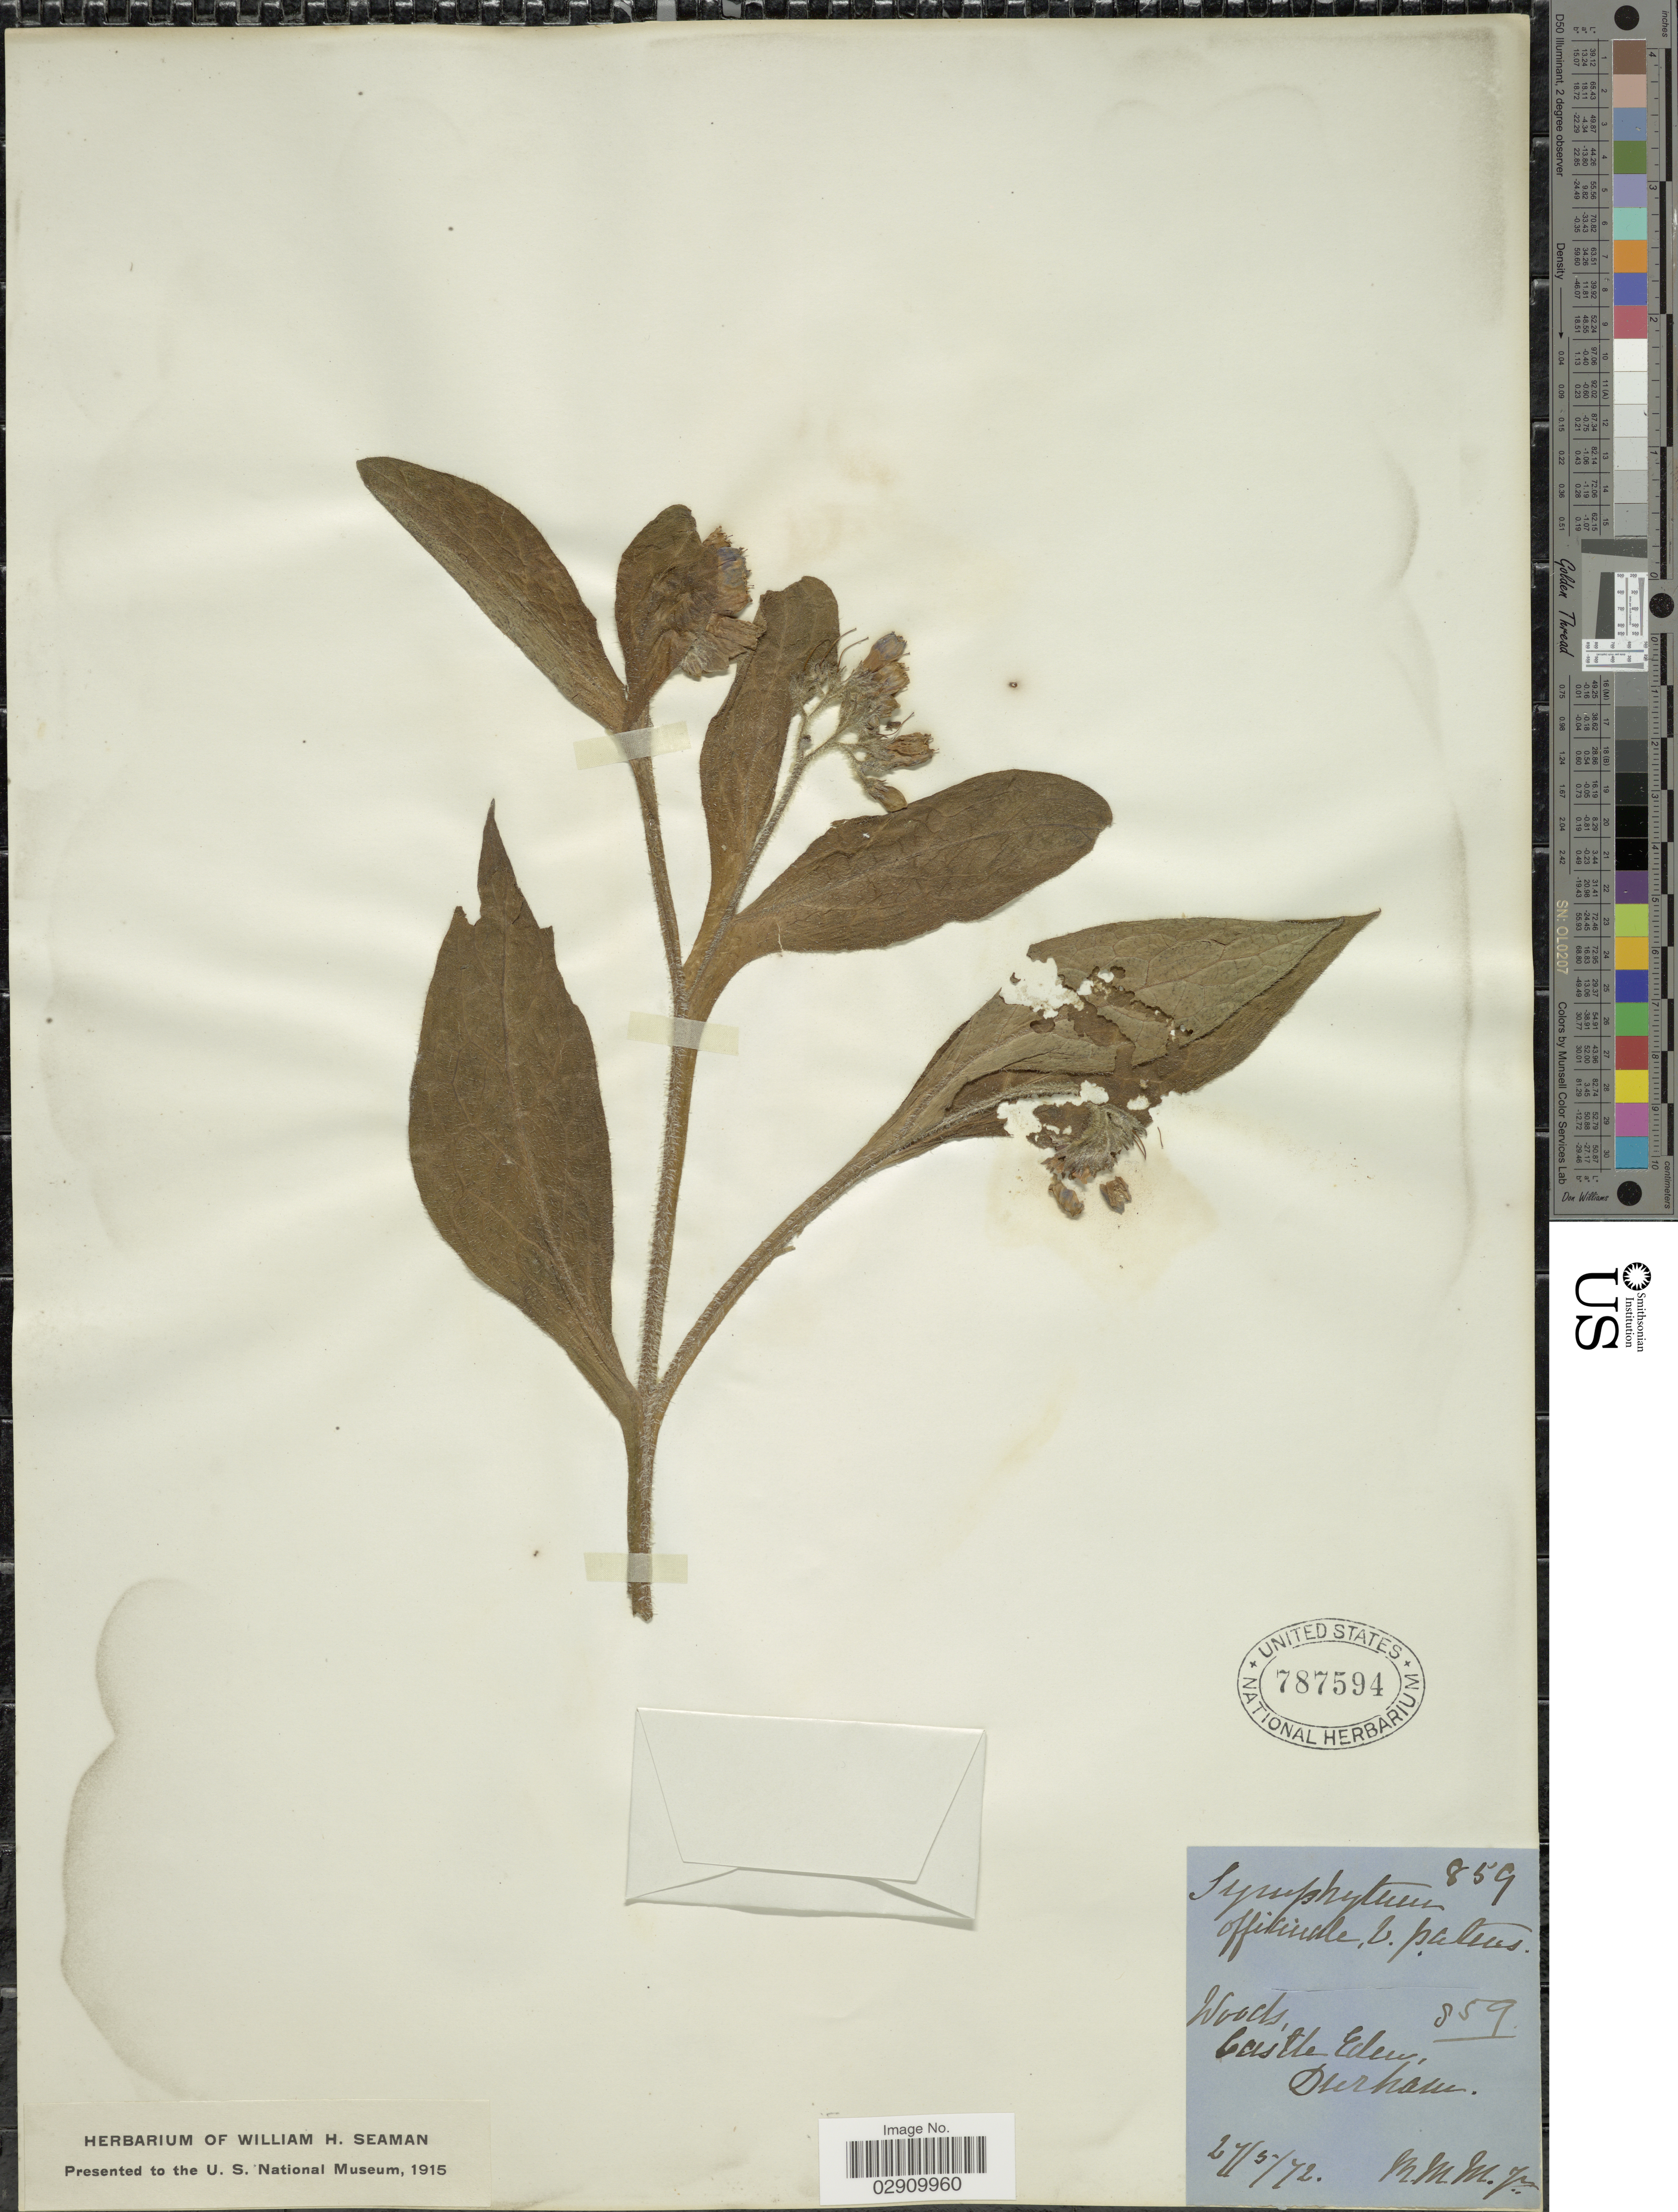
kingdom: Plantae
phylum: Tracheophyta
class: Magnoliopsida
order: Boraginales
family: Boraginaceae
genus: Symphytum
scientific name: Symphytum officinale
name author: L.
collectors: M. M. M.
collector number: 859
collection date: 1872-05-27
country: United Kingdom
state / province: England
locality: Woods, Castle Eden, Durham.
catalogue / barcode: US 787594